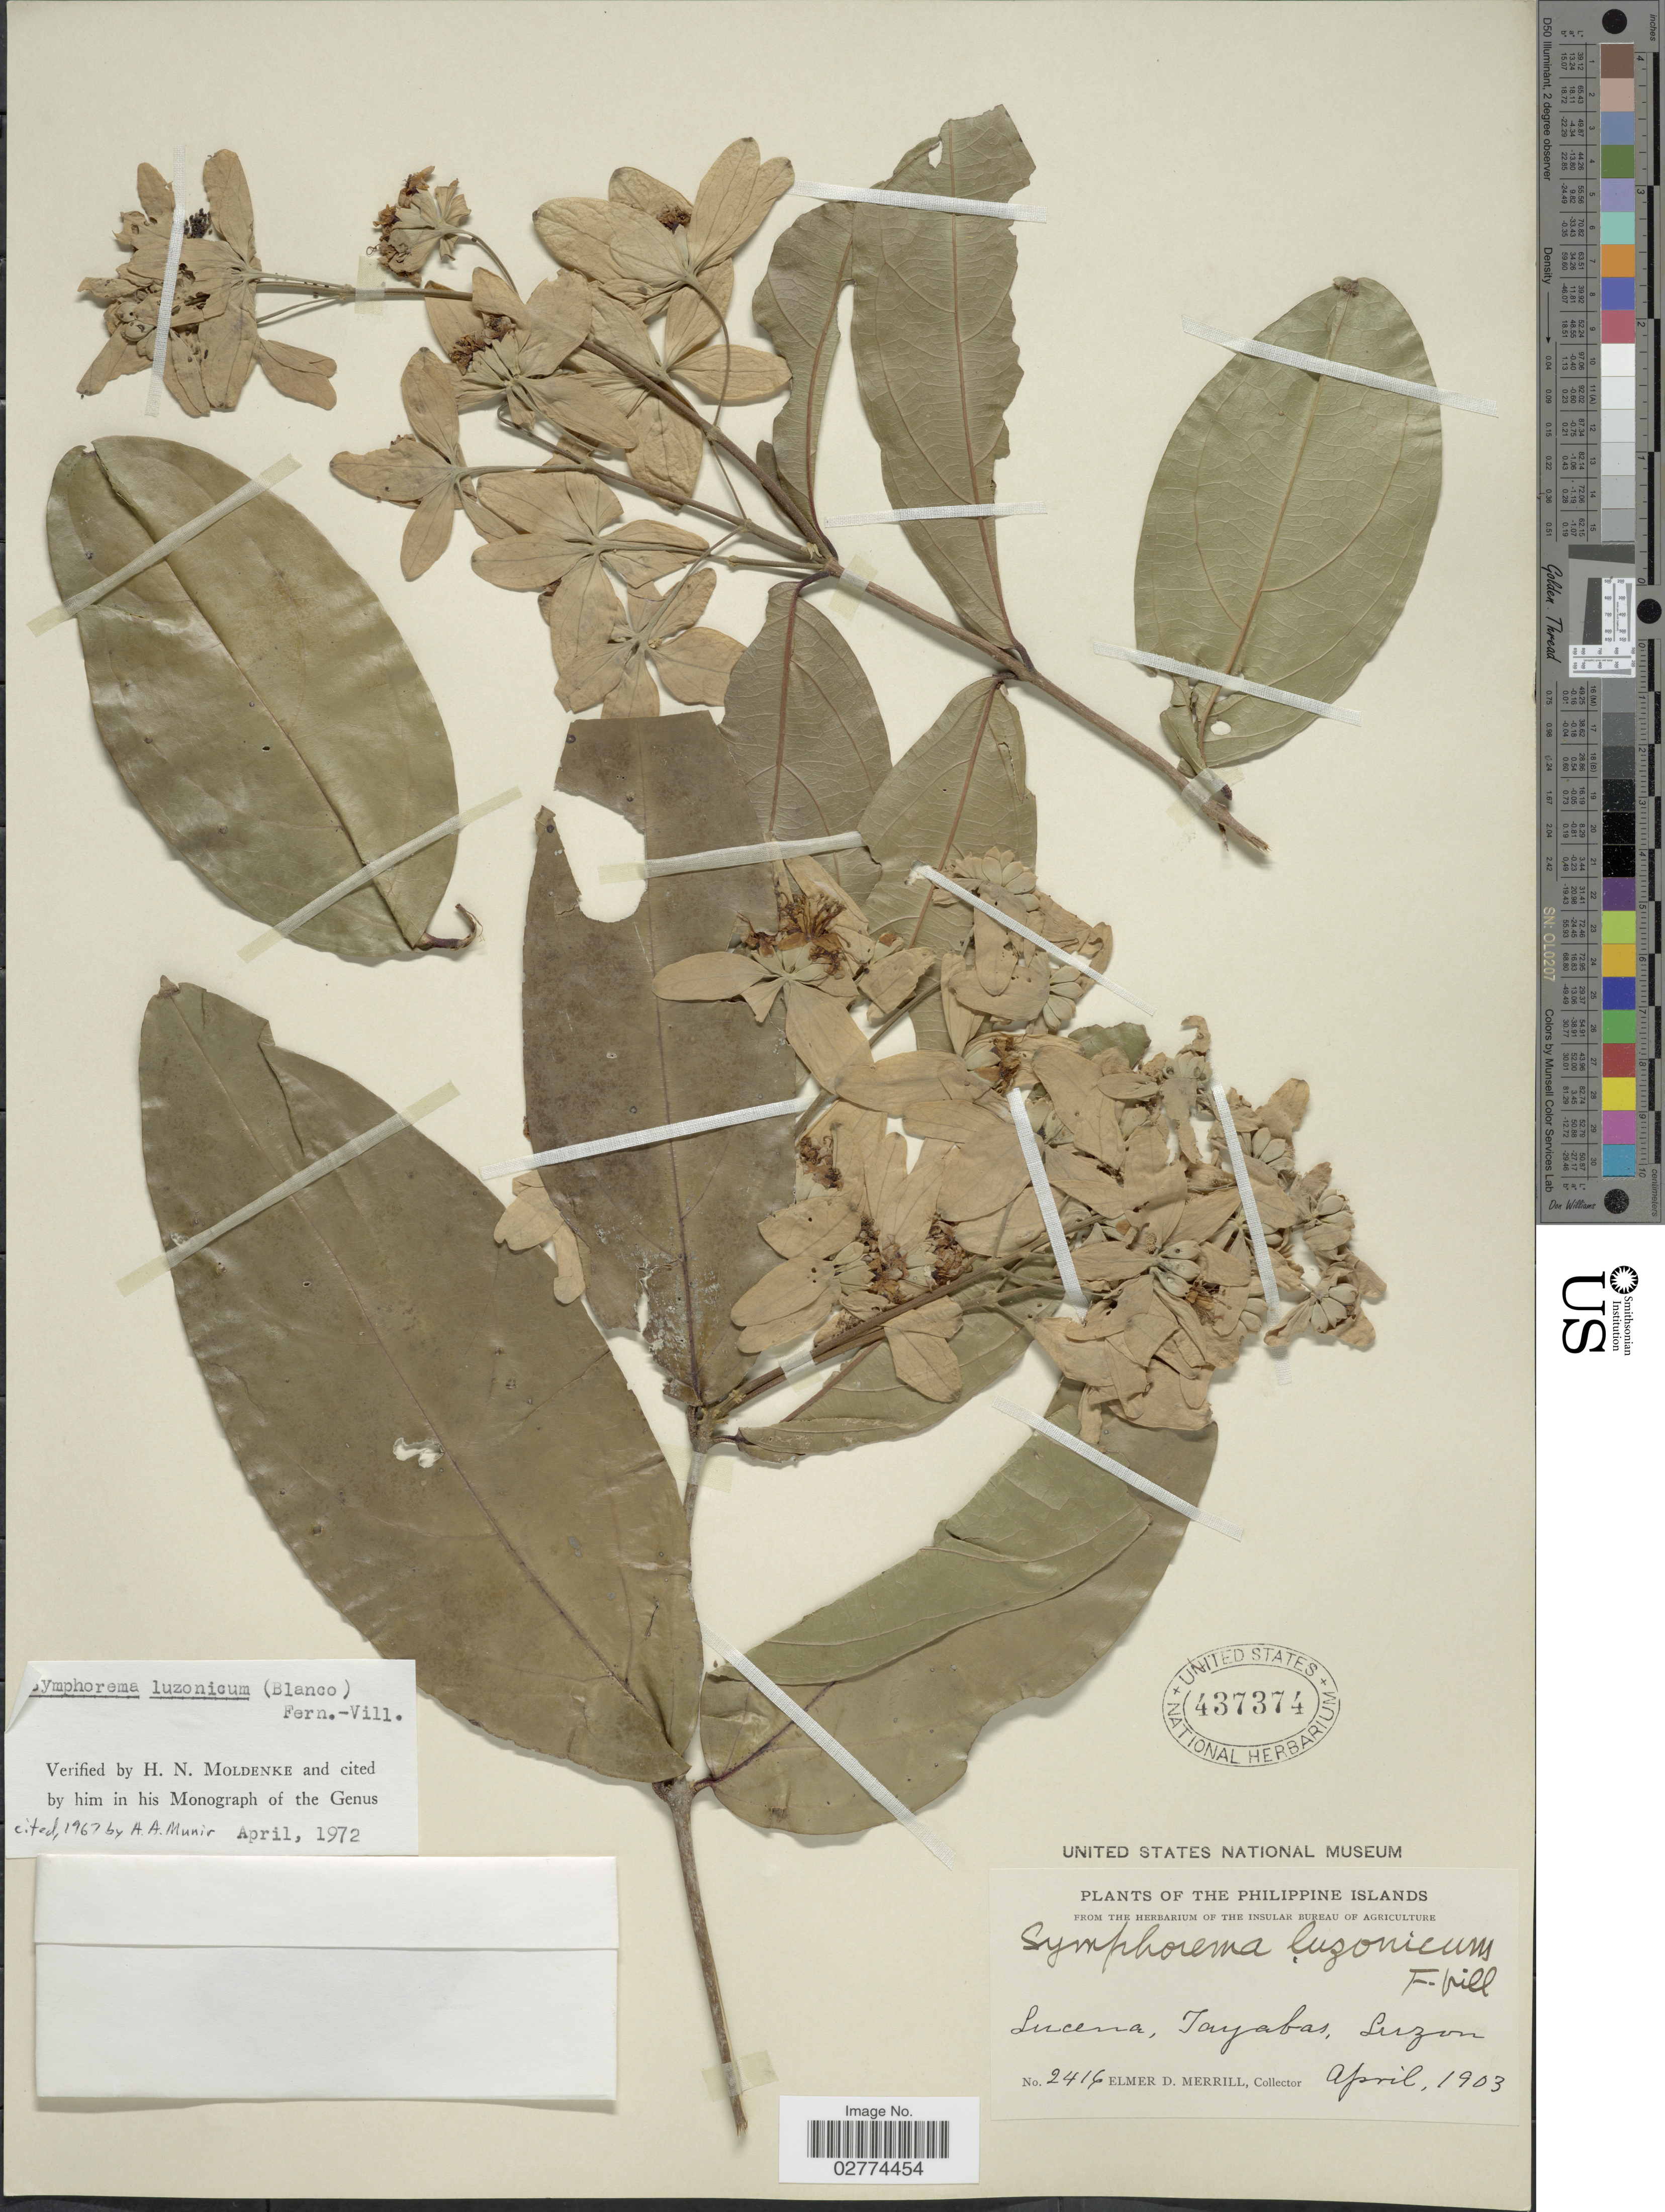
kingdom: Plantae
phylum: Tracheophyta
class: Magnoliopsida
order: Lamiales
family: Lamiaceae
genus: Symphorema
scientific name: Symphorema luzonicum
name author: (Blanco) Fern.-Vill.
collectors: E. D. Merrill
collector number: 2416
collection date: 1903-04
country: Philippines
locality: Philippine Islands. Lucena, Tayabas, Luzon.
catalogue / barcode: US 437374